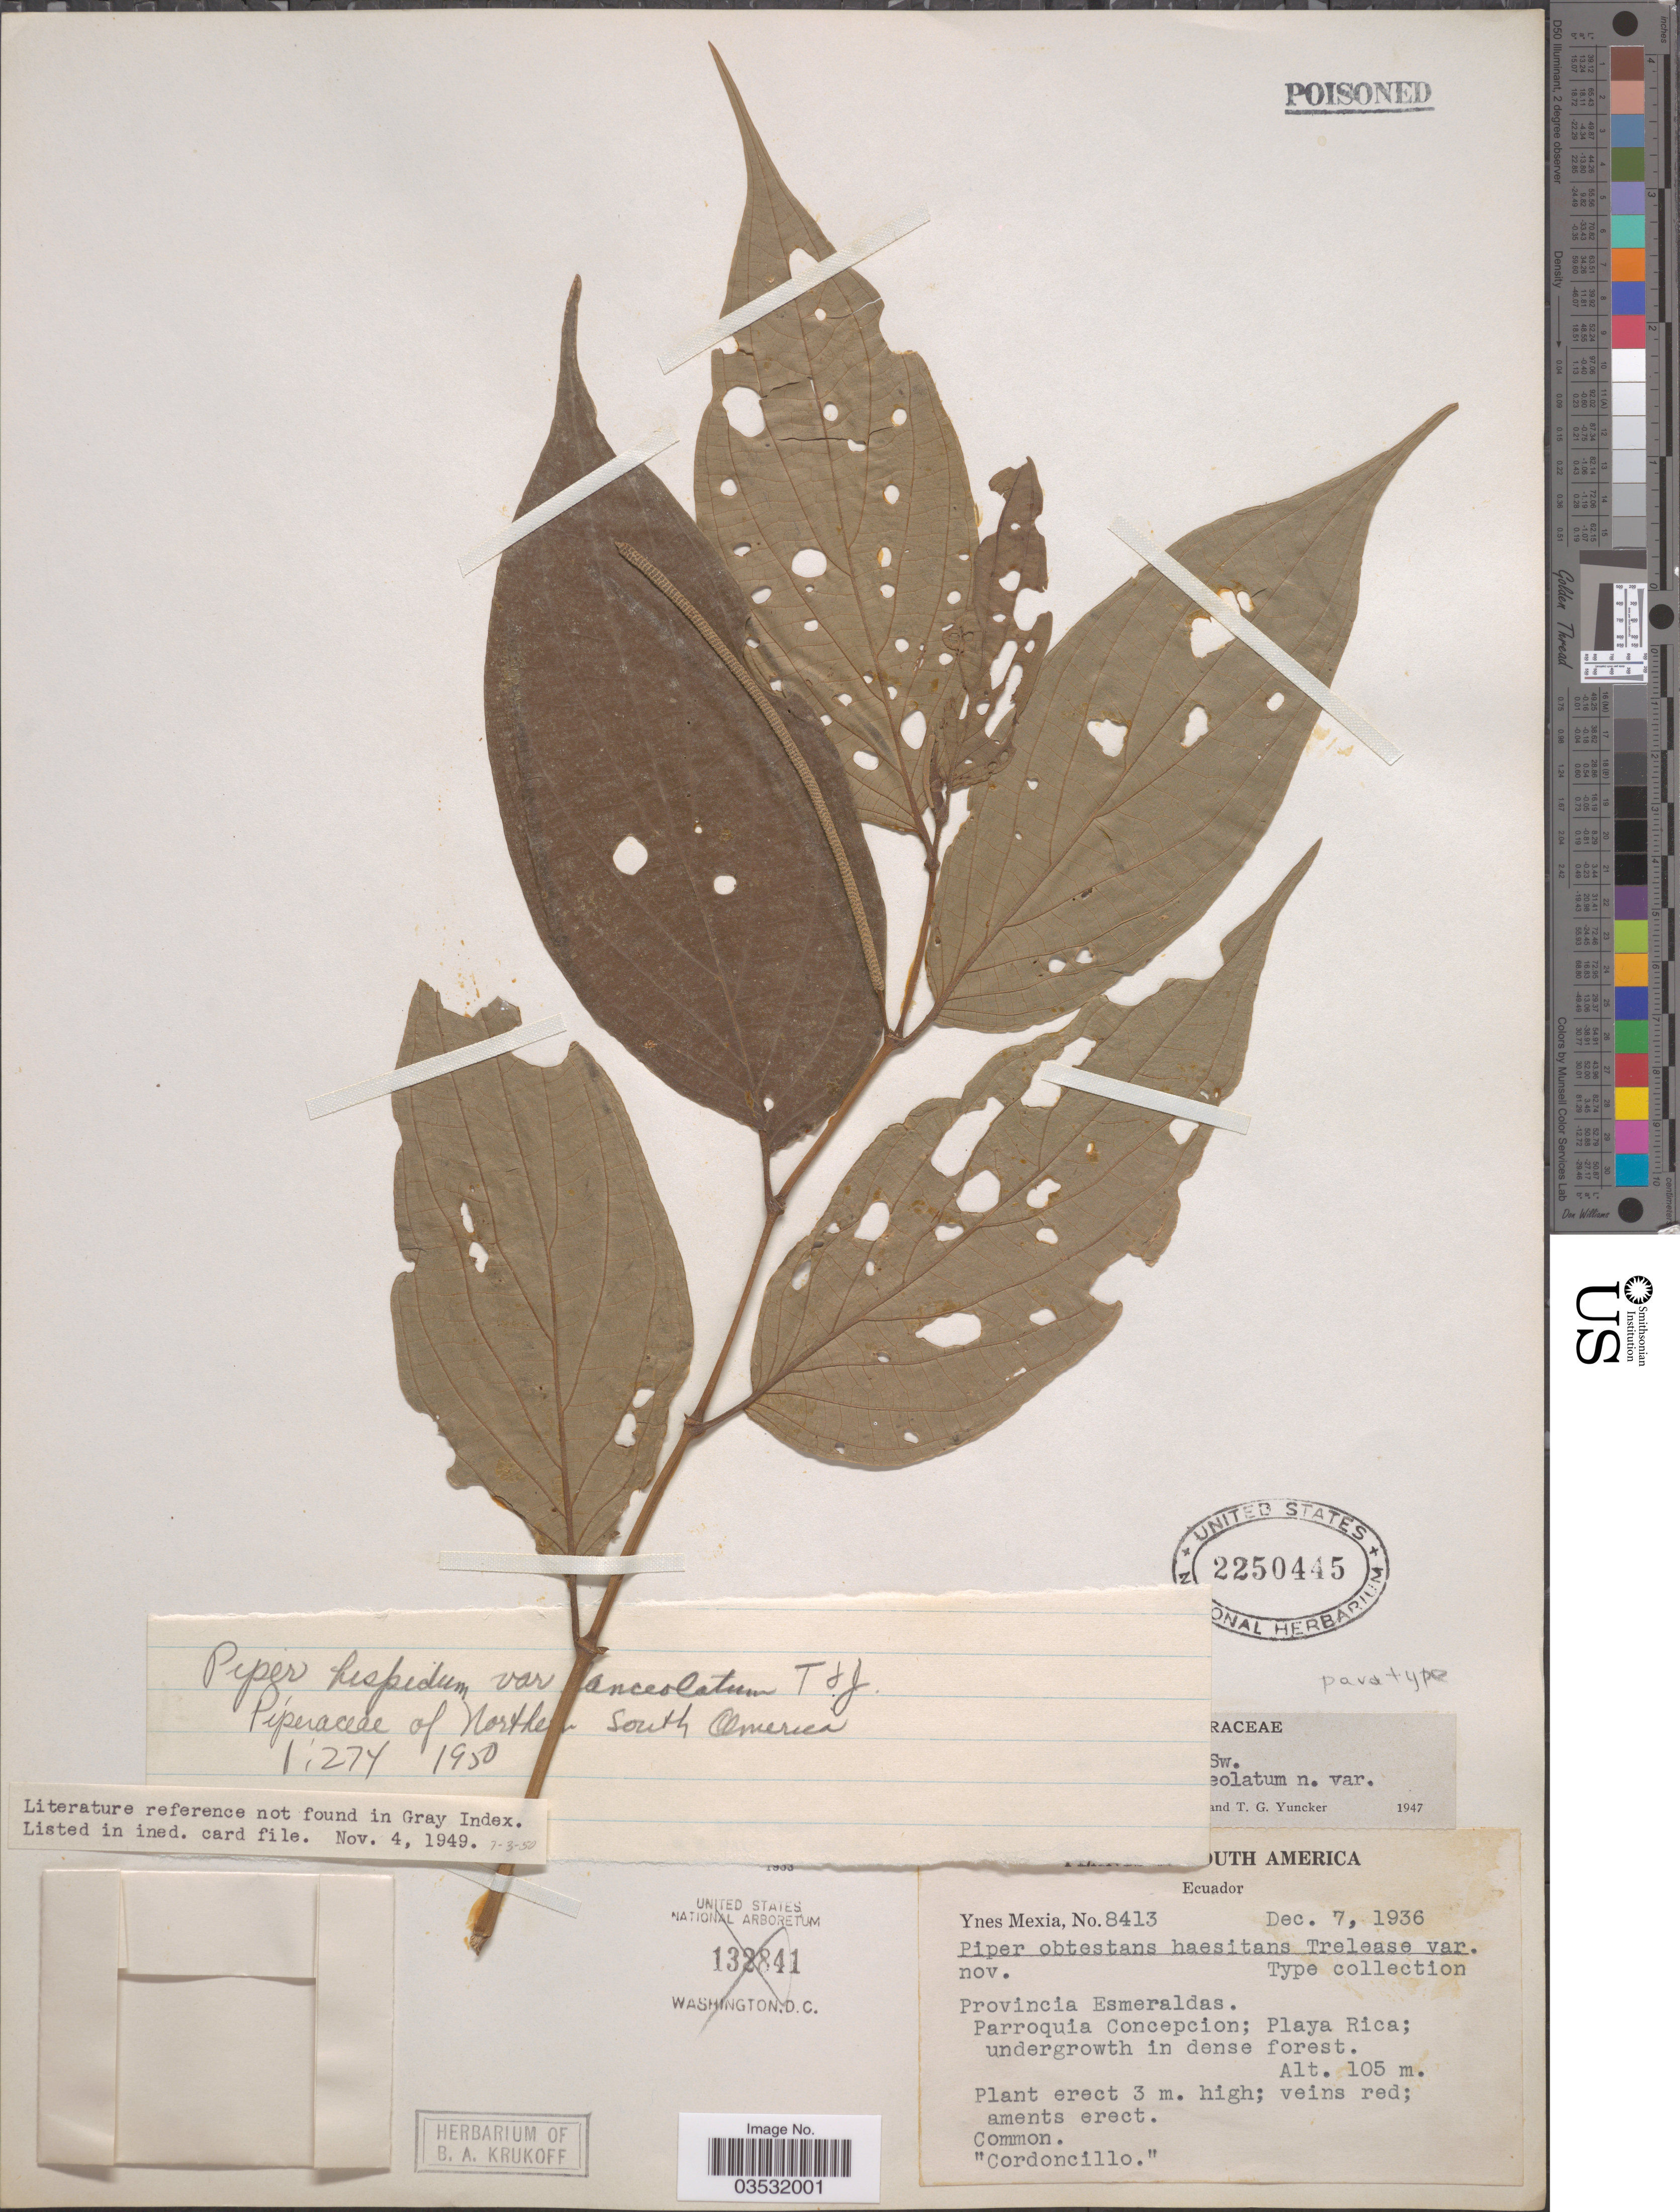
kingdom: Plantae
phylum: Tracheophyta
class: Magnoliopsida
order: Piperales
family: Piperaceae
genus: Piper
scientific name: Piper hispidum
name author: Sw.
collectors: Y. Mexia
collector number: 8413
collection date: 1936-12-07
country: Ecuador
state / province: Esmeraldas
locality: Parroquia de Concepcion; Playa Rica.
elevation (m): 105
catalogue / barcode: US 2250445